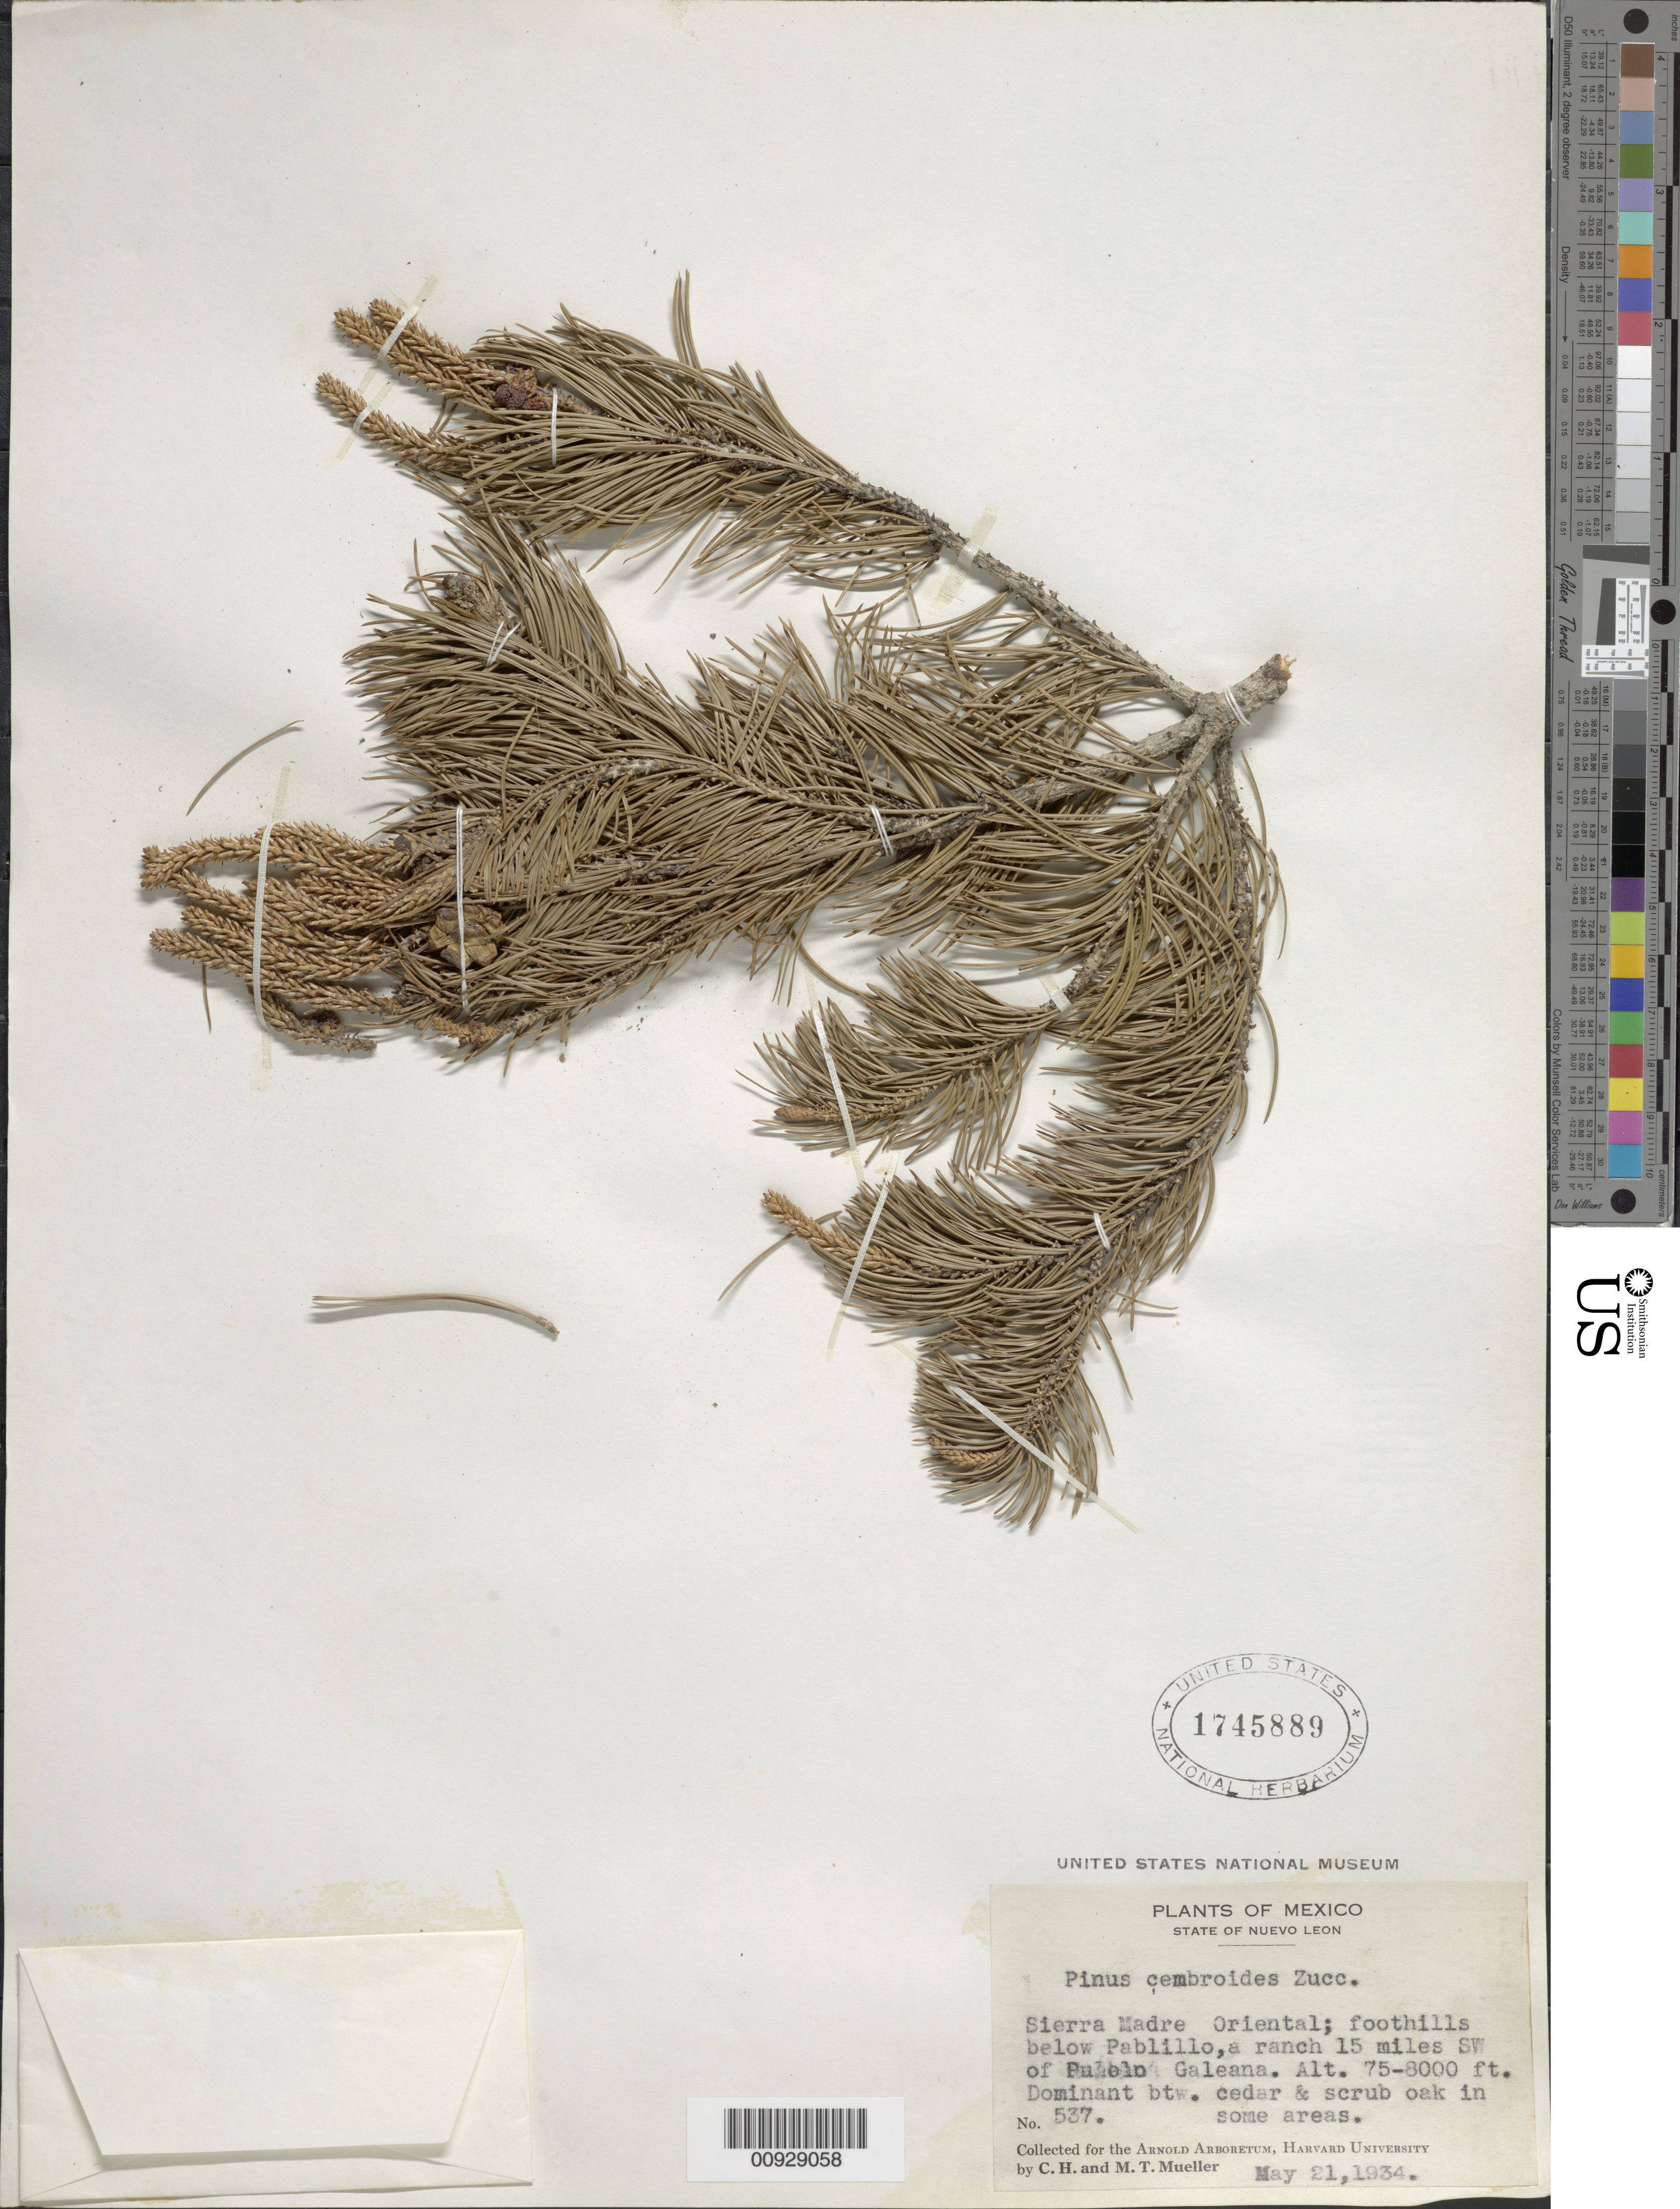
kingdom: Plantae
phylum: Tracheophyta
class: Pinopsida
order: Pinales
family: Pinaceae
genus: Pinus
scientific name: Pinus cembroides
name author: Zucc.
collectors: C. H. Mueller & M. Mueller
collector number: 537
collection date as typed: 21 May 1934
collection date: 1934-05-21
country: Mexico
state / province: Nuevo León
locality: Sierra Madre Oriental; foothills below Pablillo, a ranch 15 miles SW of Pueblo Galeana.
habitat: Foothills. Dominant between cedar & scrub oak in some areas.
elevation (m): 2286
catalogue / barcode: US 1745889